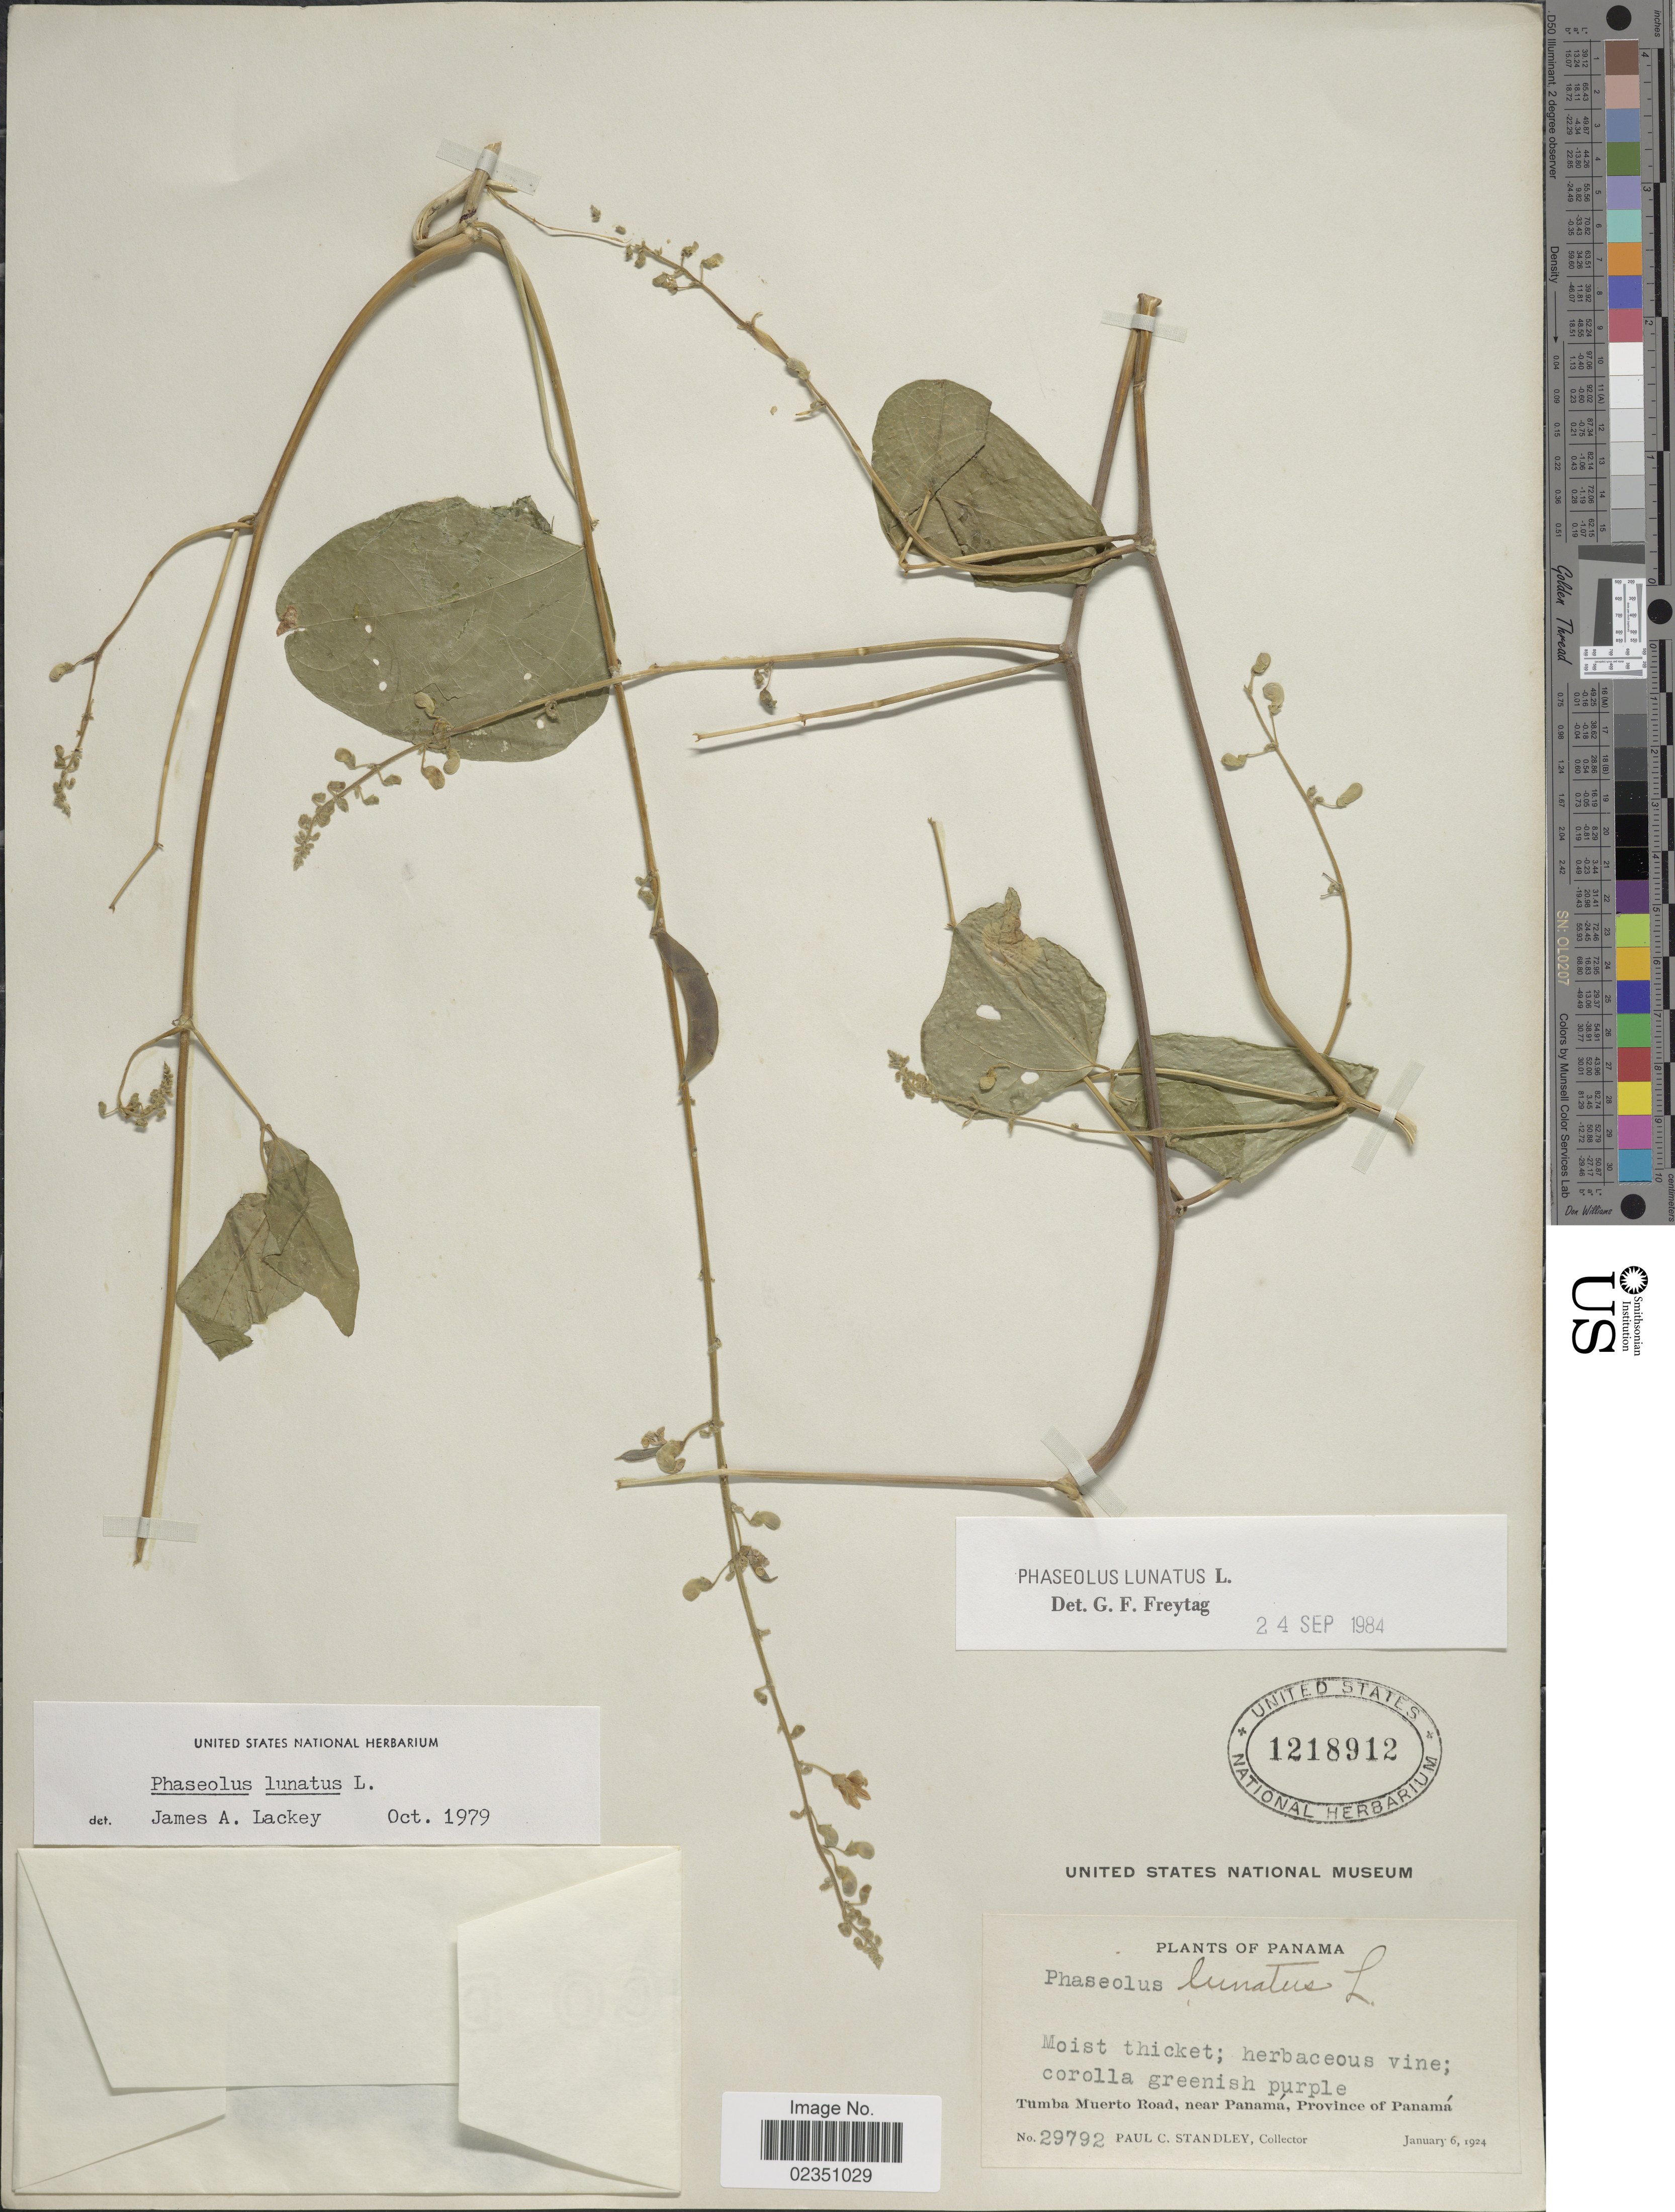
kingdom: Plantae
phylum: Tracheophyta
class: Magnoliopsida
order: Fabales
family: Fabaceae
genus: Phaseolus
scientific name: Phaseolus lunatus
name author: L.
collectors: P. C. Standley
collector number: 29792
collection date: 1924-01-06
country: Panama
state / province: Panamá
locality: Moist thicket, Tumba Muerto Road, near Panamá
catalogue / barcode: US 1218912